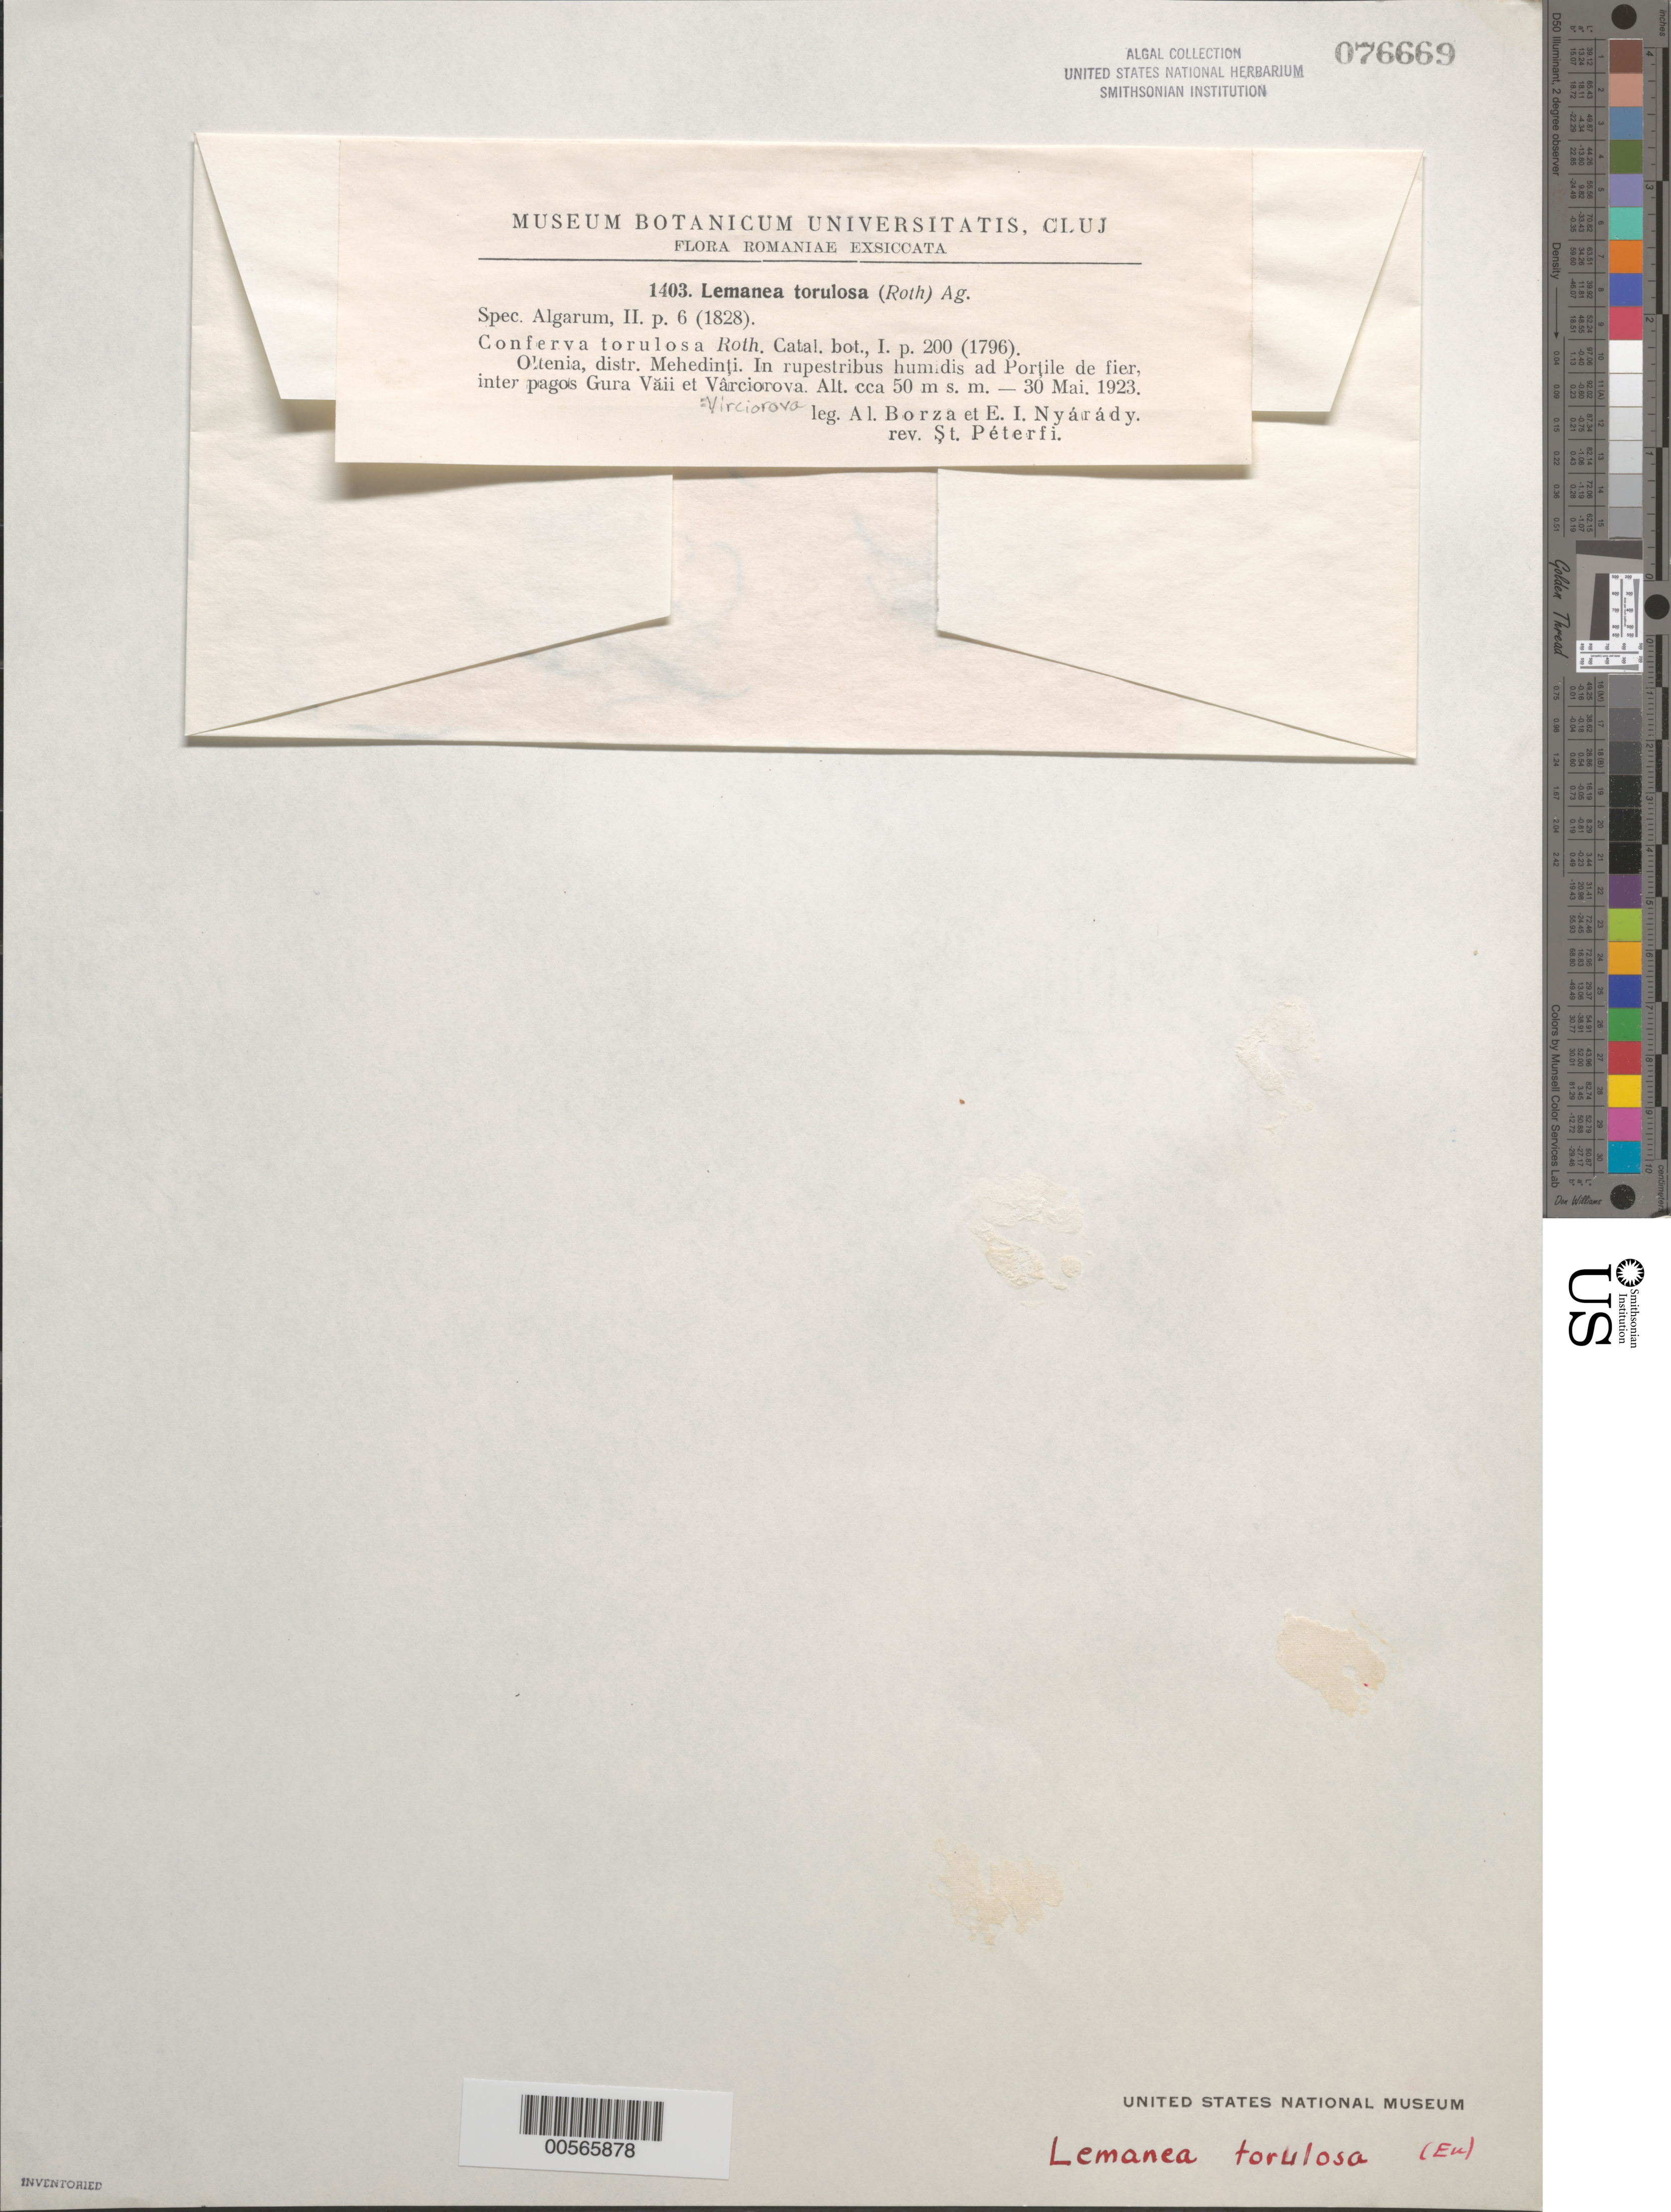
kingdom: Plantae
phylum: Rhodophyta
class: Florideophyceae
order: Batrachospermales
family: Lemaneaceae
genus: Lemanea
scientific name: Lemanea torulosa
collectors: A. Borza & E. Nyarady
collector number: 1403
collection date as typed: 30 May 1923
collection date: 1923-05-30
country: Romania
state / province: Mehedinti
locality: Between gura vaii & virciorova, portile de fier, oltenia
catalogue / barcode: US 76669